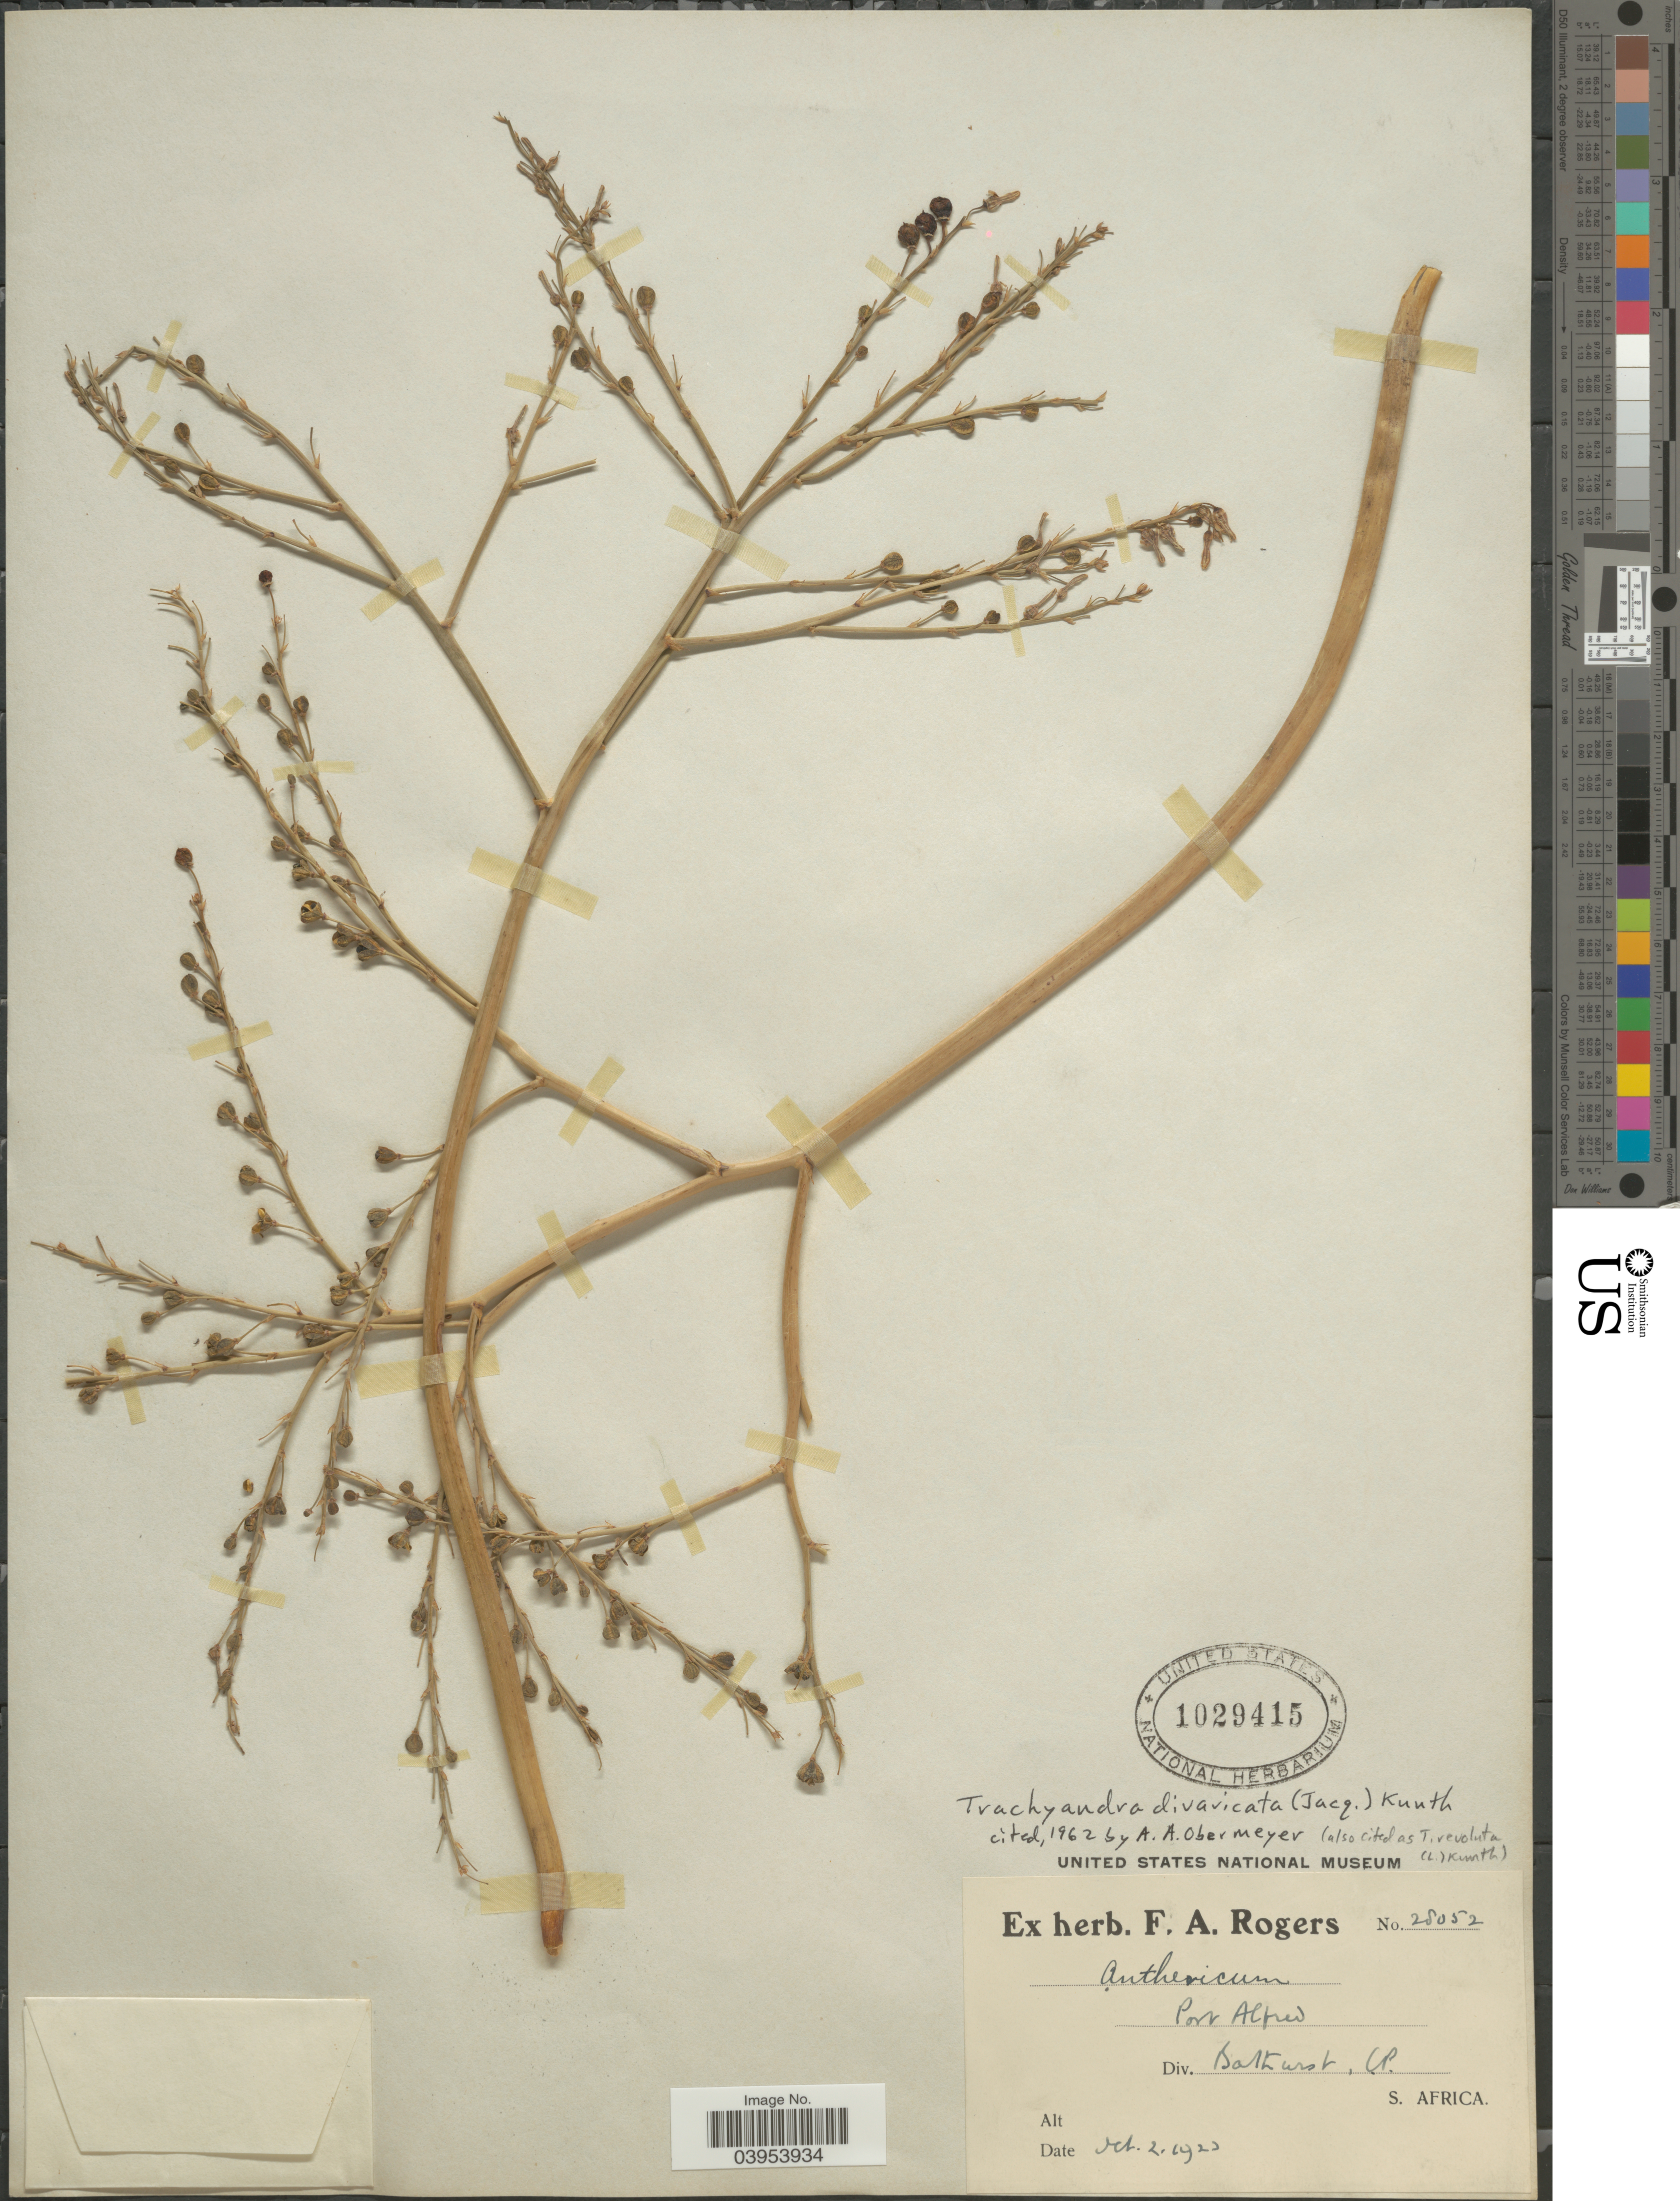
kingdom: Plantae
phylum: Tracheophyta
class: Liliopsida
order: Asparagales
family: Asphodelaceae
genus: Trachyandra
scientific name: Trachyandra divaricata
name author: (Jacq.) Kunth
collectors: ex herb. F. A. Rogers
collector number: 28052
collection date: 1923-10-02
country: South Africa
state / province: Eastern Cape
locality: Port Alfred. Div. Bathurst.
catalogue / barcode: US 1029415